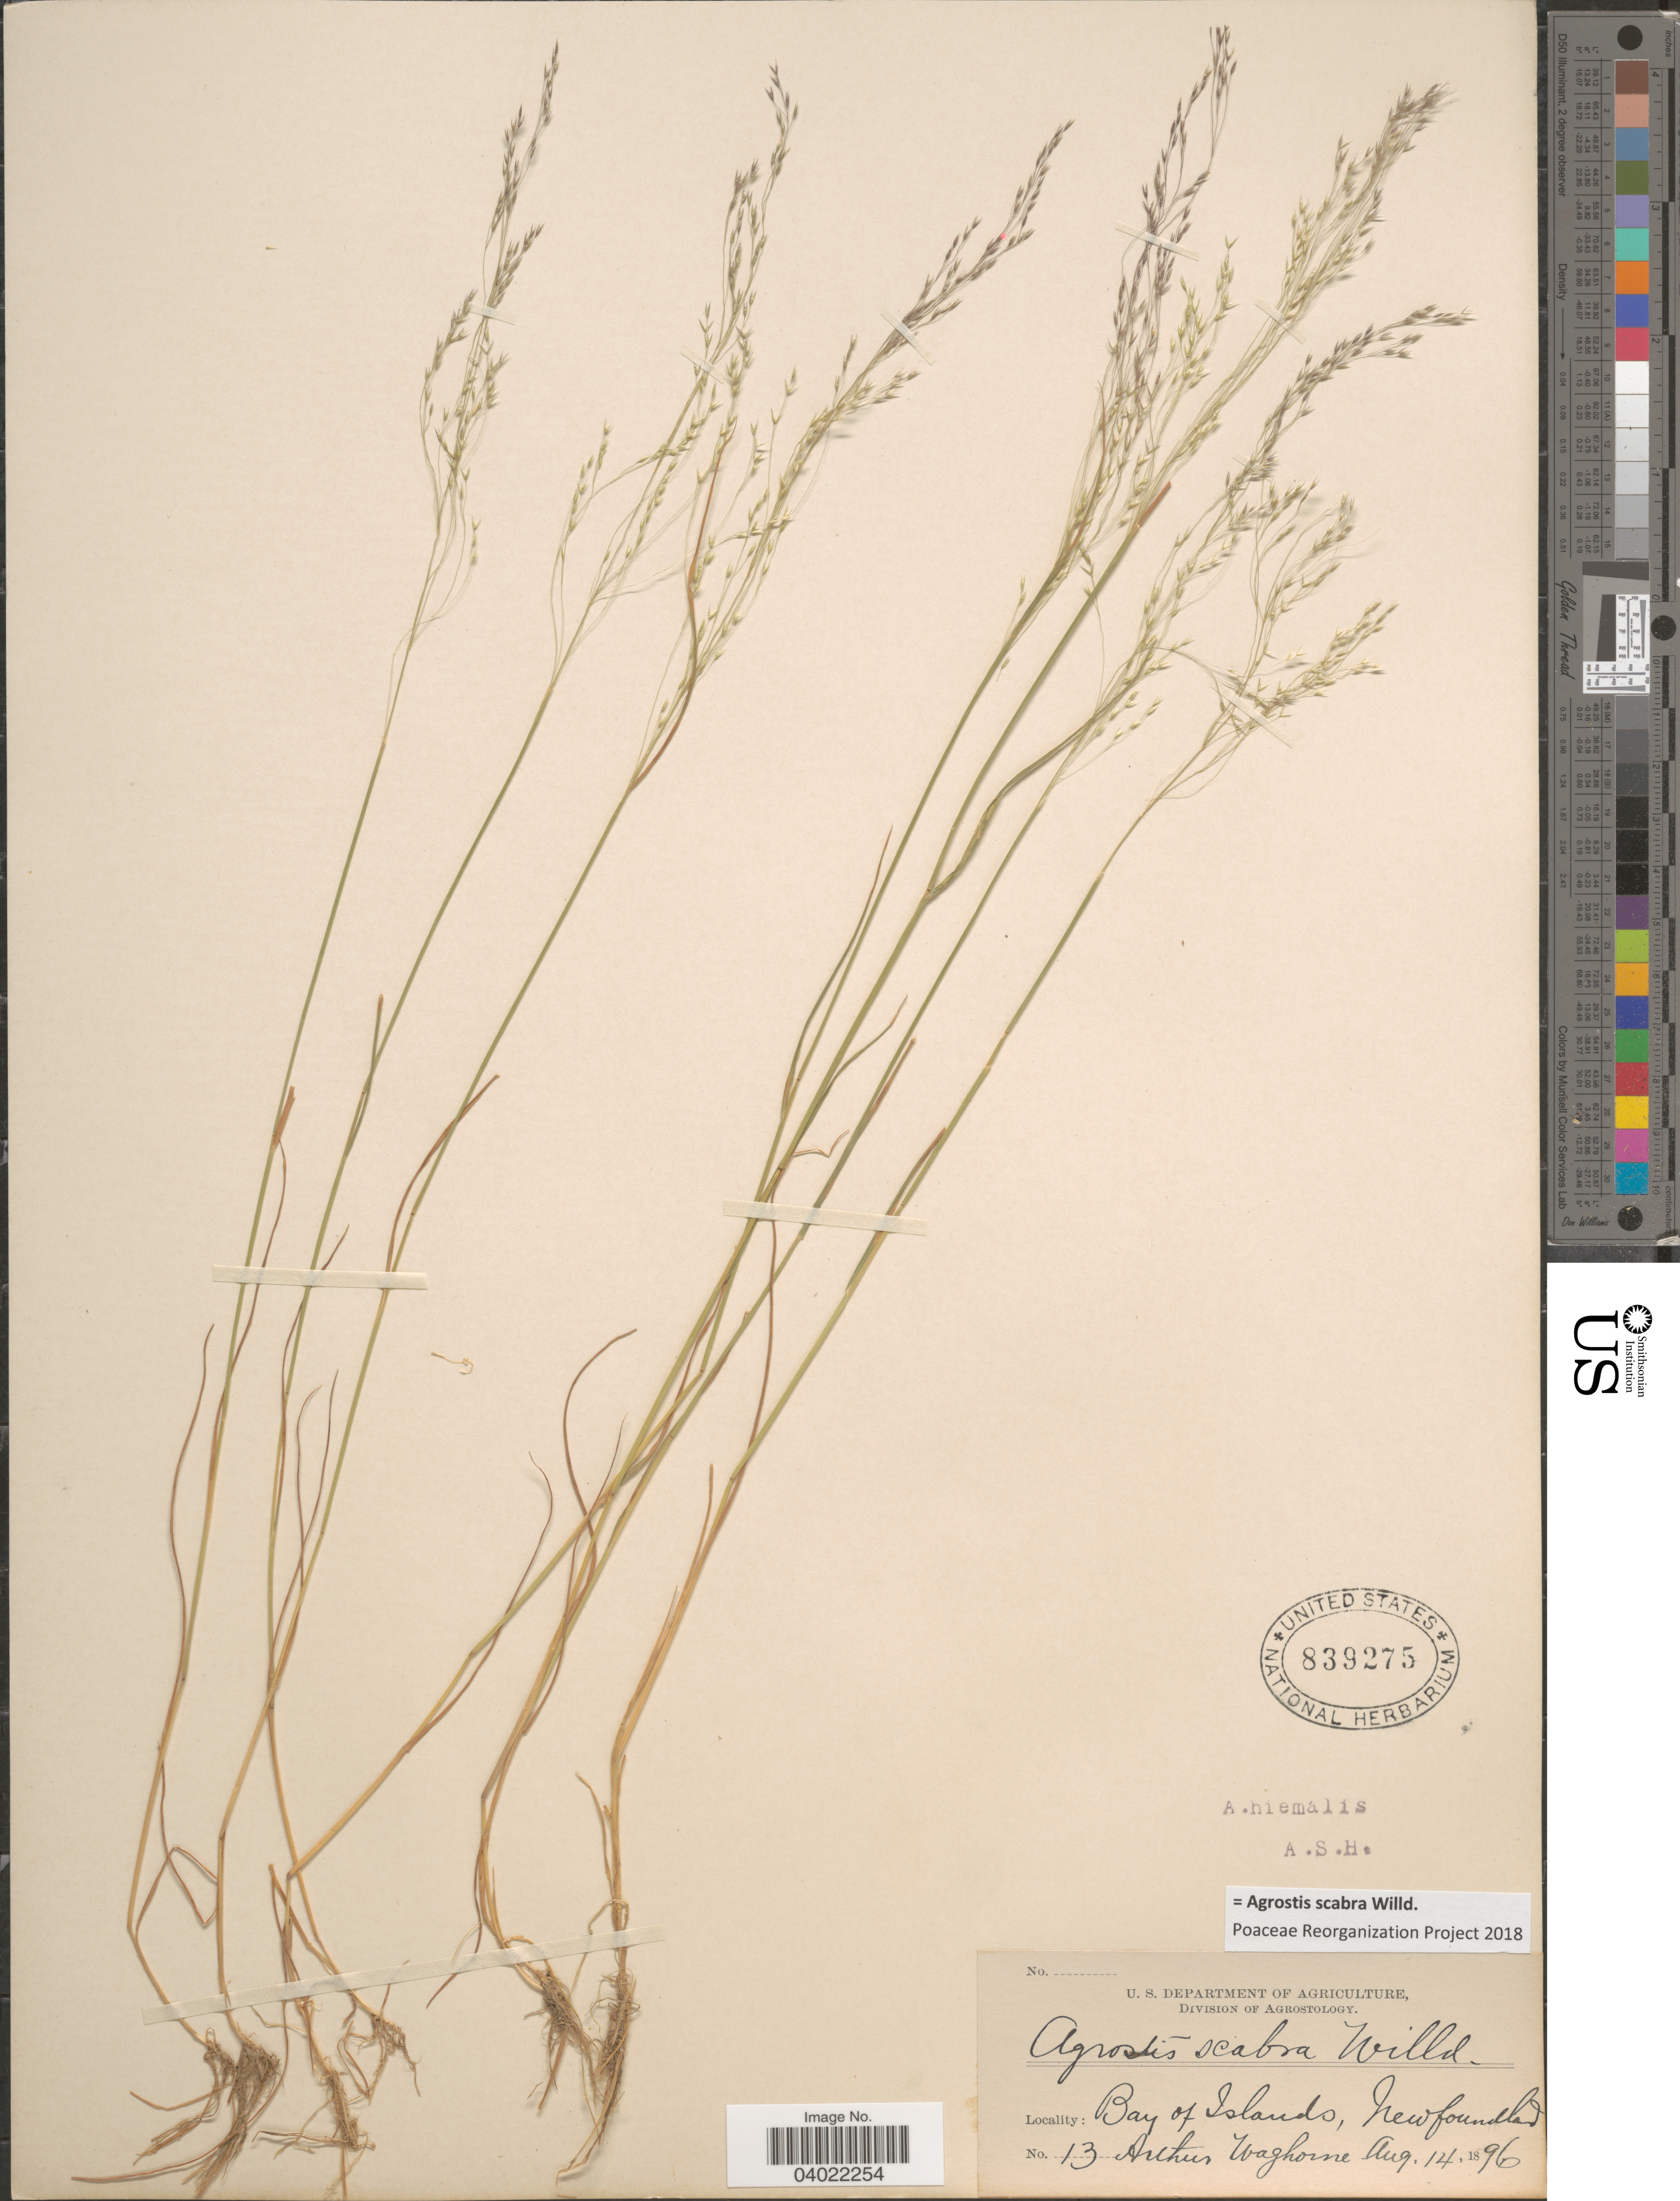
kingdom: Plantae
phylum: Tracheophyta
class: Liliopsida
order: Poales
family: Poaceae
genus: Agrostis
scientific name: Agrostis scabra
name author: Willd.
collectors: A. Waghorne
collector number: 13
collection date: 1896-08-14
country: Canada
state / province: Newfoundland and Labrador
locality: Bay of Islands.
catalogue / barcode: US 839275